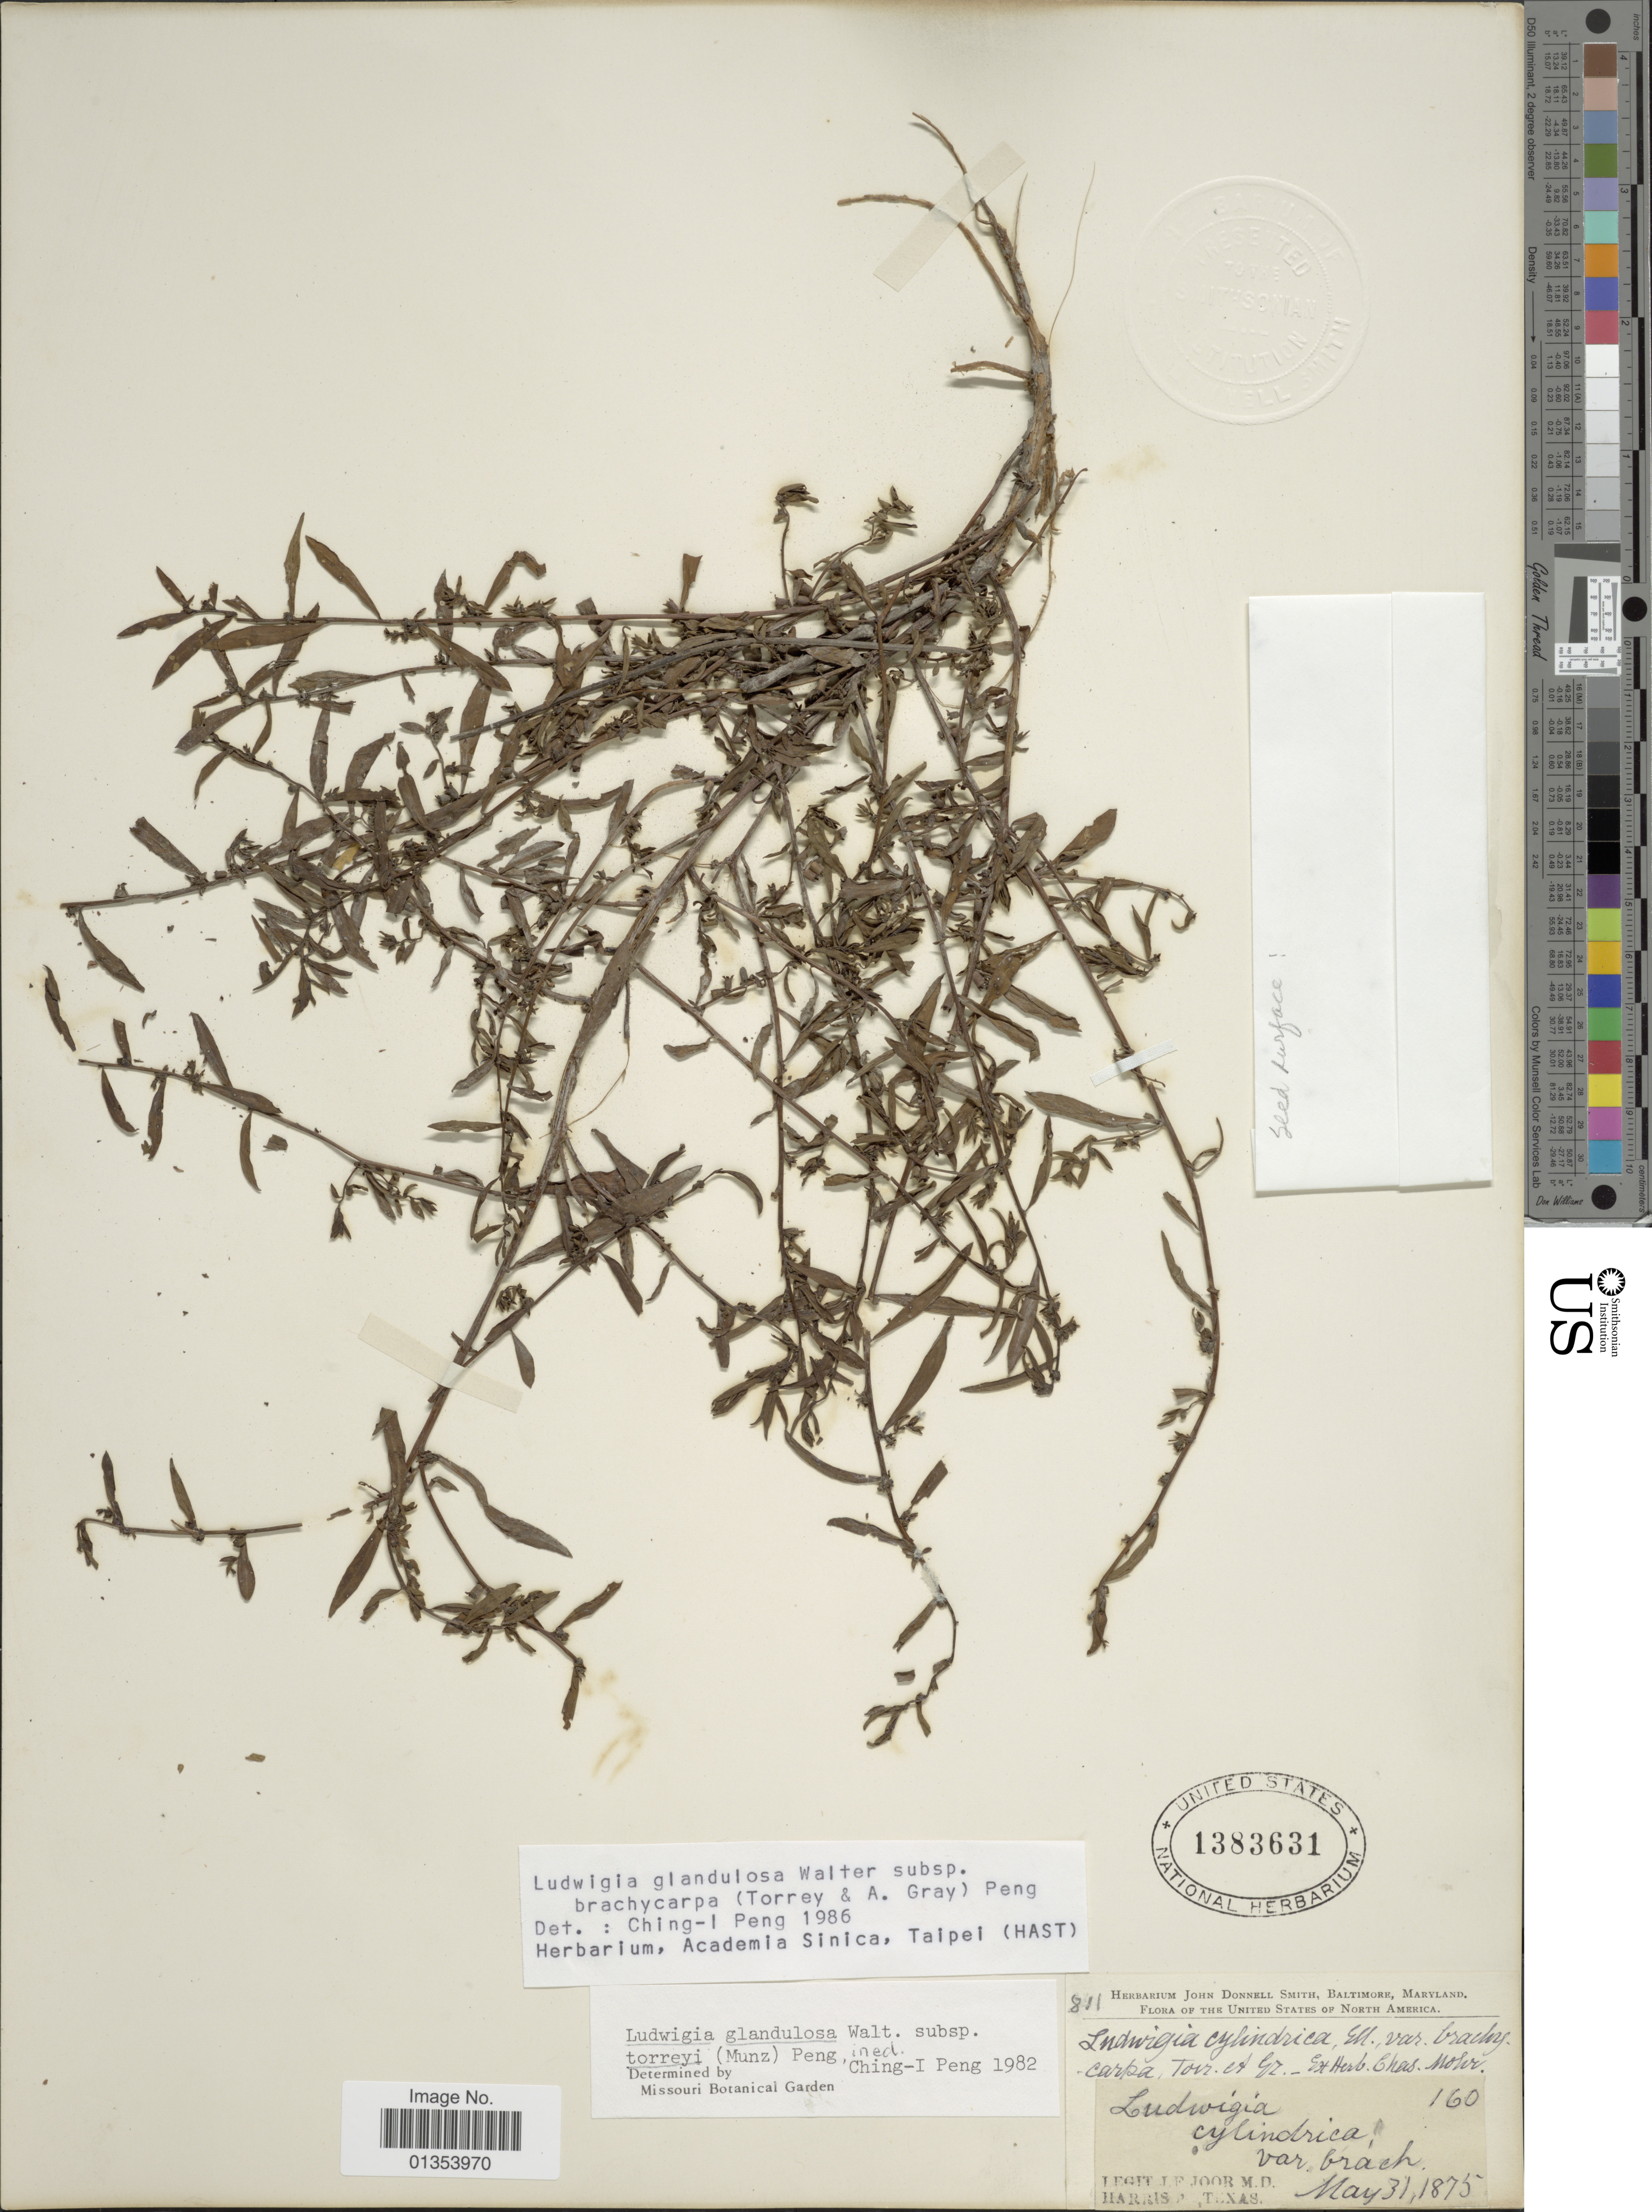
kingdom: Plantae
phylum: Tracheophyta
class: Magnoliopsida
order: Myrtales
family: Onagraceae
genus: Ludwigia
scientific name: Ludwigia glandulosa subsp. brachycarpa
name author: (Torr. & A. Gray) C.I. Peng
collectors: J. F. Joor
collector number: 160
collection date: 1875-05-31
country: United States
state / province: Texas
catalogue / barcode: US 1383631